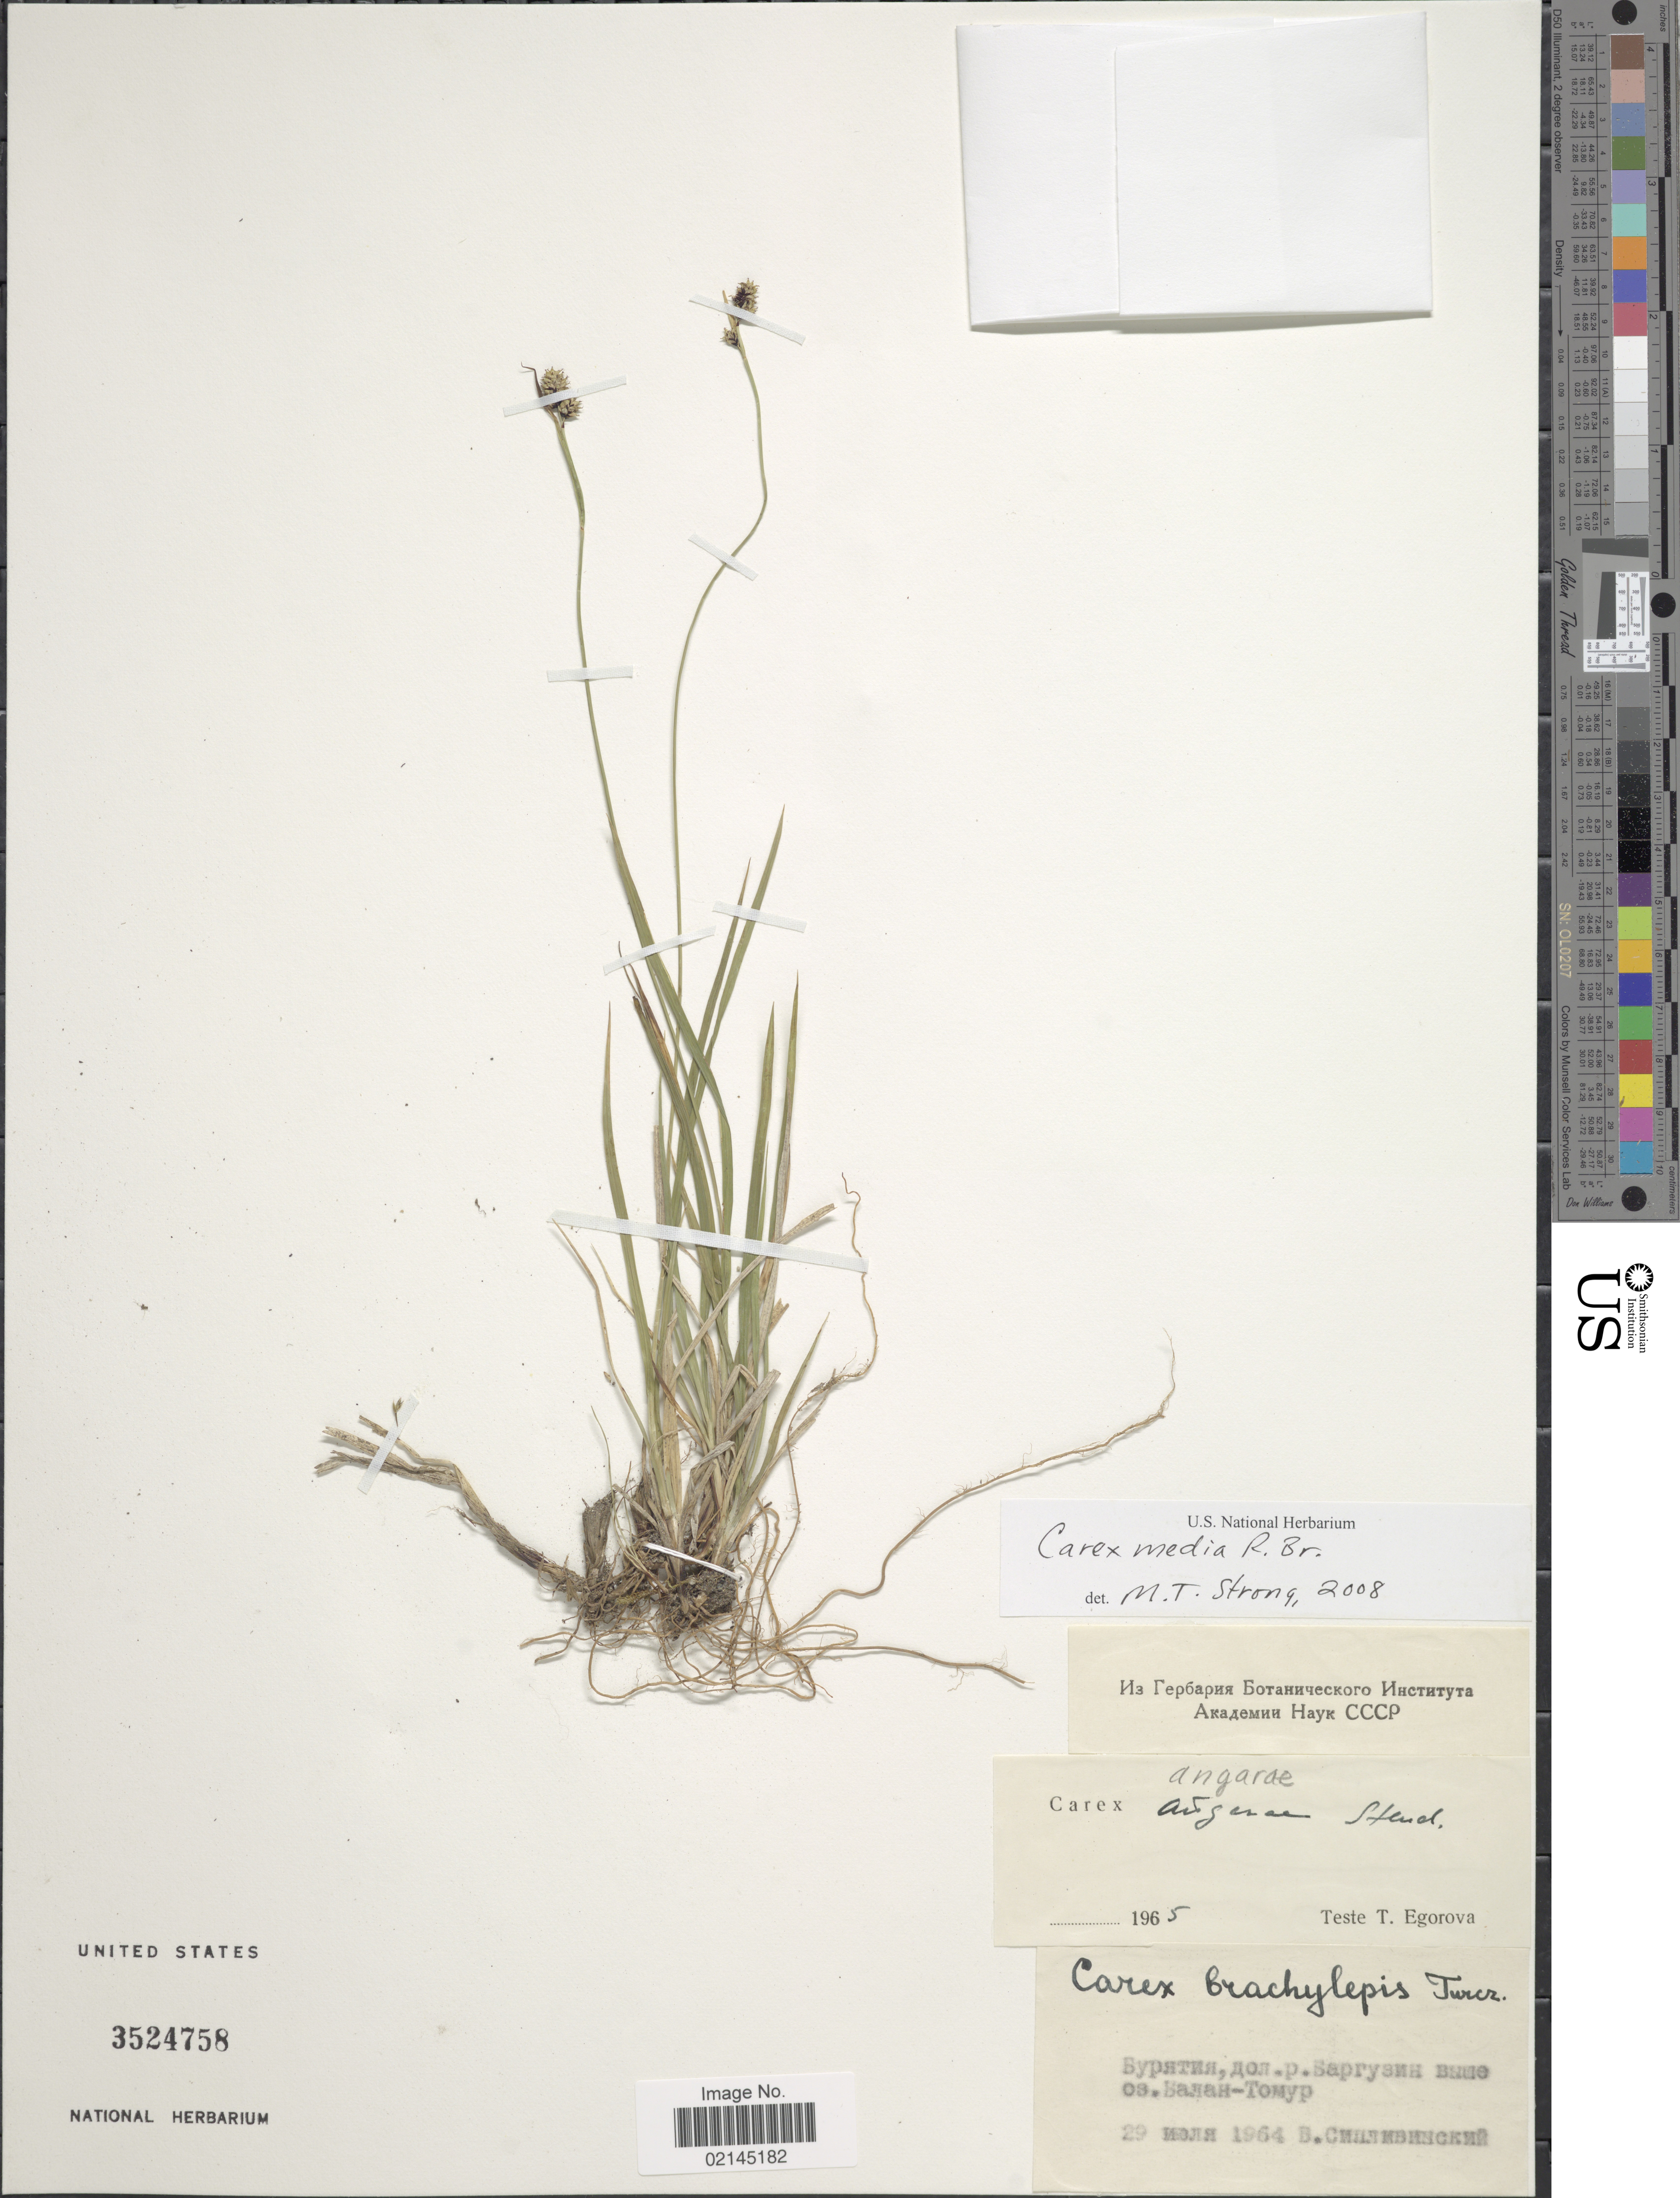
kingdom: Plantae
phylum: Tracheophyta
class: Liliopsida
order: Poales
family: Cyperaceae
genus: Carex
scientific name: Carex media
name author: R. Br.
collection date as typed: Transcribed d/m/y: 29/X/1964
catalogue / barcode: US 3524758